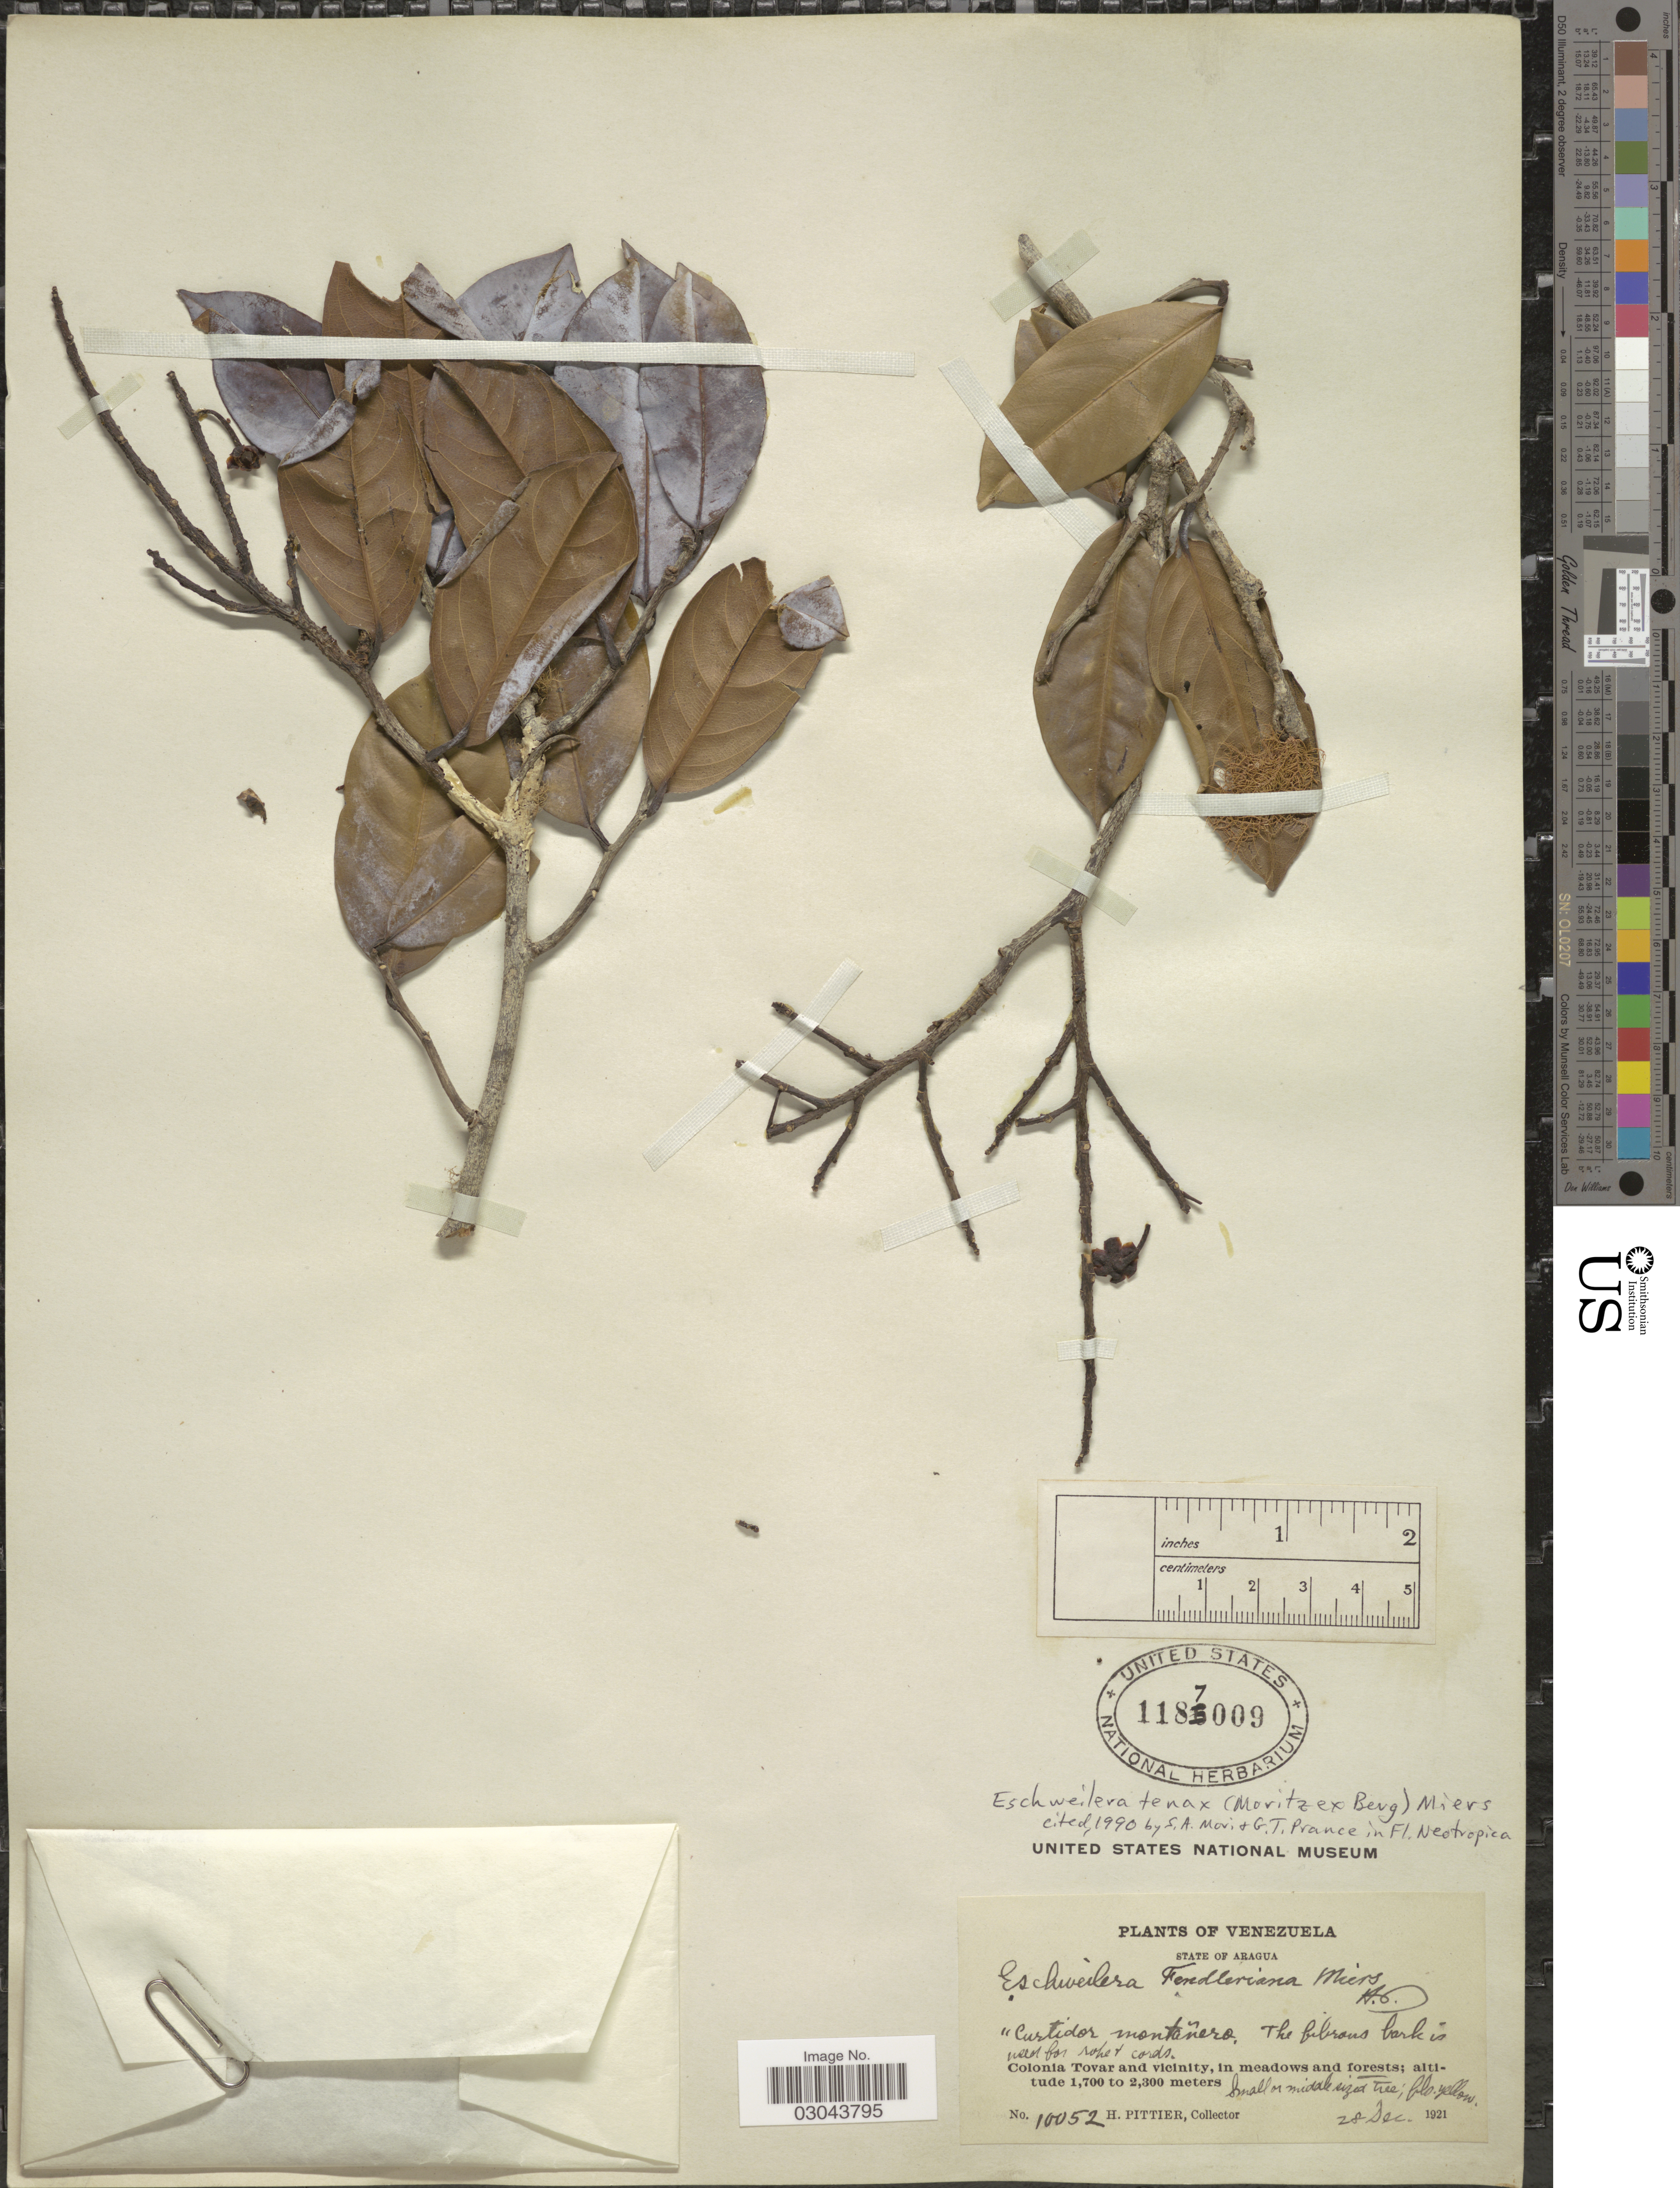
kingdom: Plantae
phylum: Tracheophyta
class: Magnoliopsida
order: Ericales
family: Lecythidaceae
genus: Eschweilera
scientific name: Eschweilera tenax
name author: (Moritz ex O. Berg) Miers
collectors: H. F. Pittier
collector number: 10052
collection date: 1921-12-28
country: Venezuela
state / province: Aragua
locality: Colonia Tovar and vicinity, in meadows and forests.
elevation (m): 1700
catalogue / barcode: US 1187009